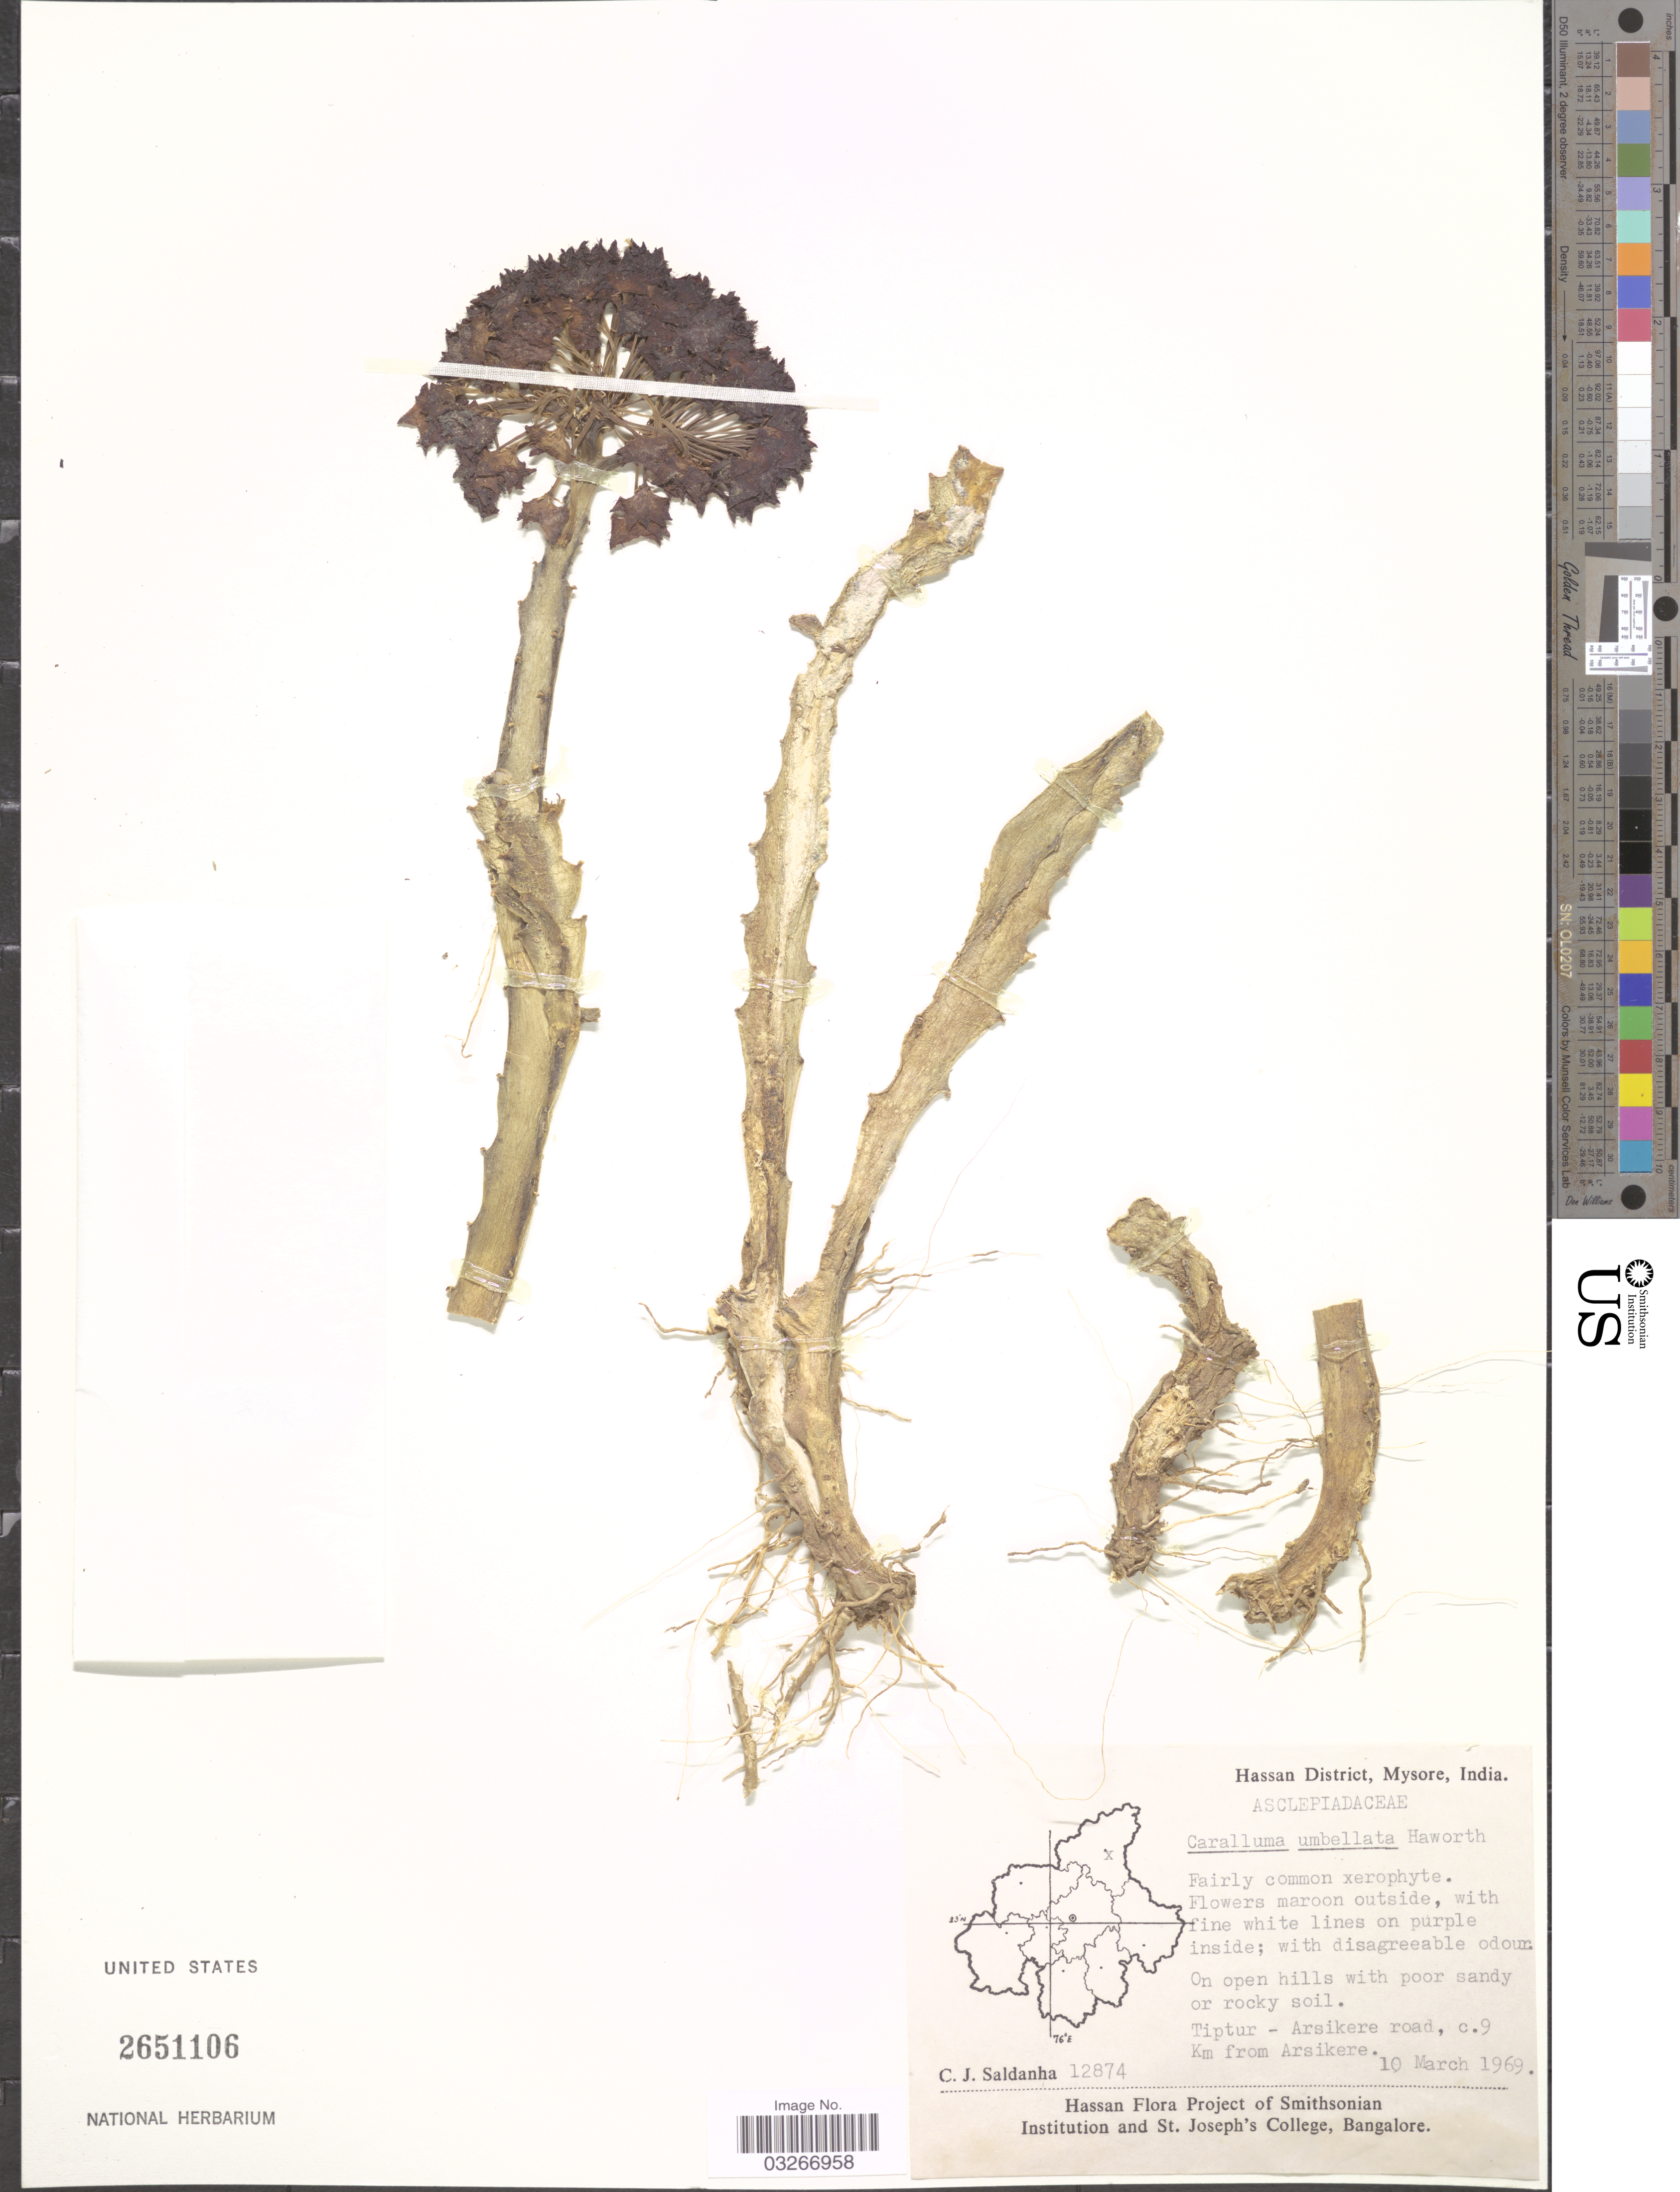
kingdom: Plantae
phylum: Tracheophyta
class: Magnoliopsida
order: Gentianales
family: Apocynaceae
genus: Caralluma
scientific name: Caralluma umbellata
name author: Haw.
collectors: C. J. Saldanha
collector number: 12874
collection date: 1969-03-10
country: India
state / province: Karnataka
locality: Hassan District, Mysore. Tiptur - Arsikere road, c. 9 Km from Arsikere.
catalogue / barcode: US 2651106